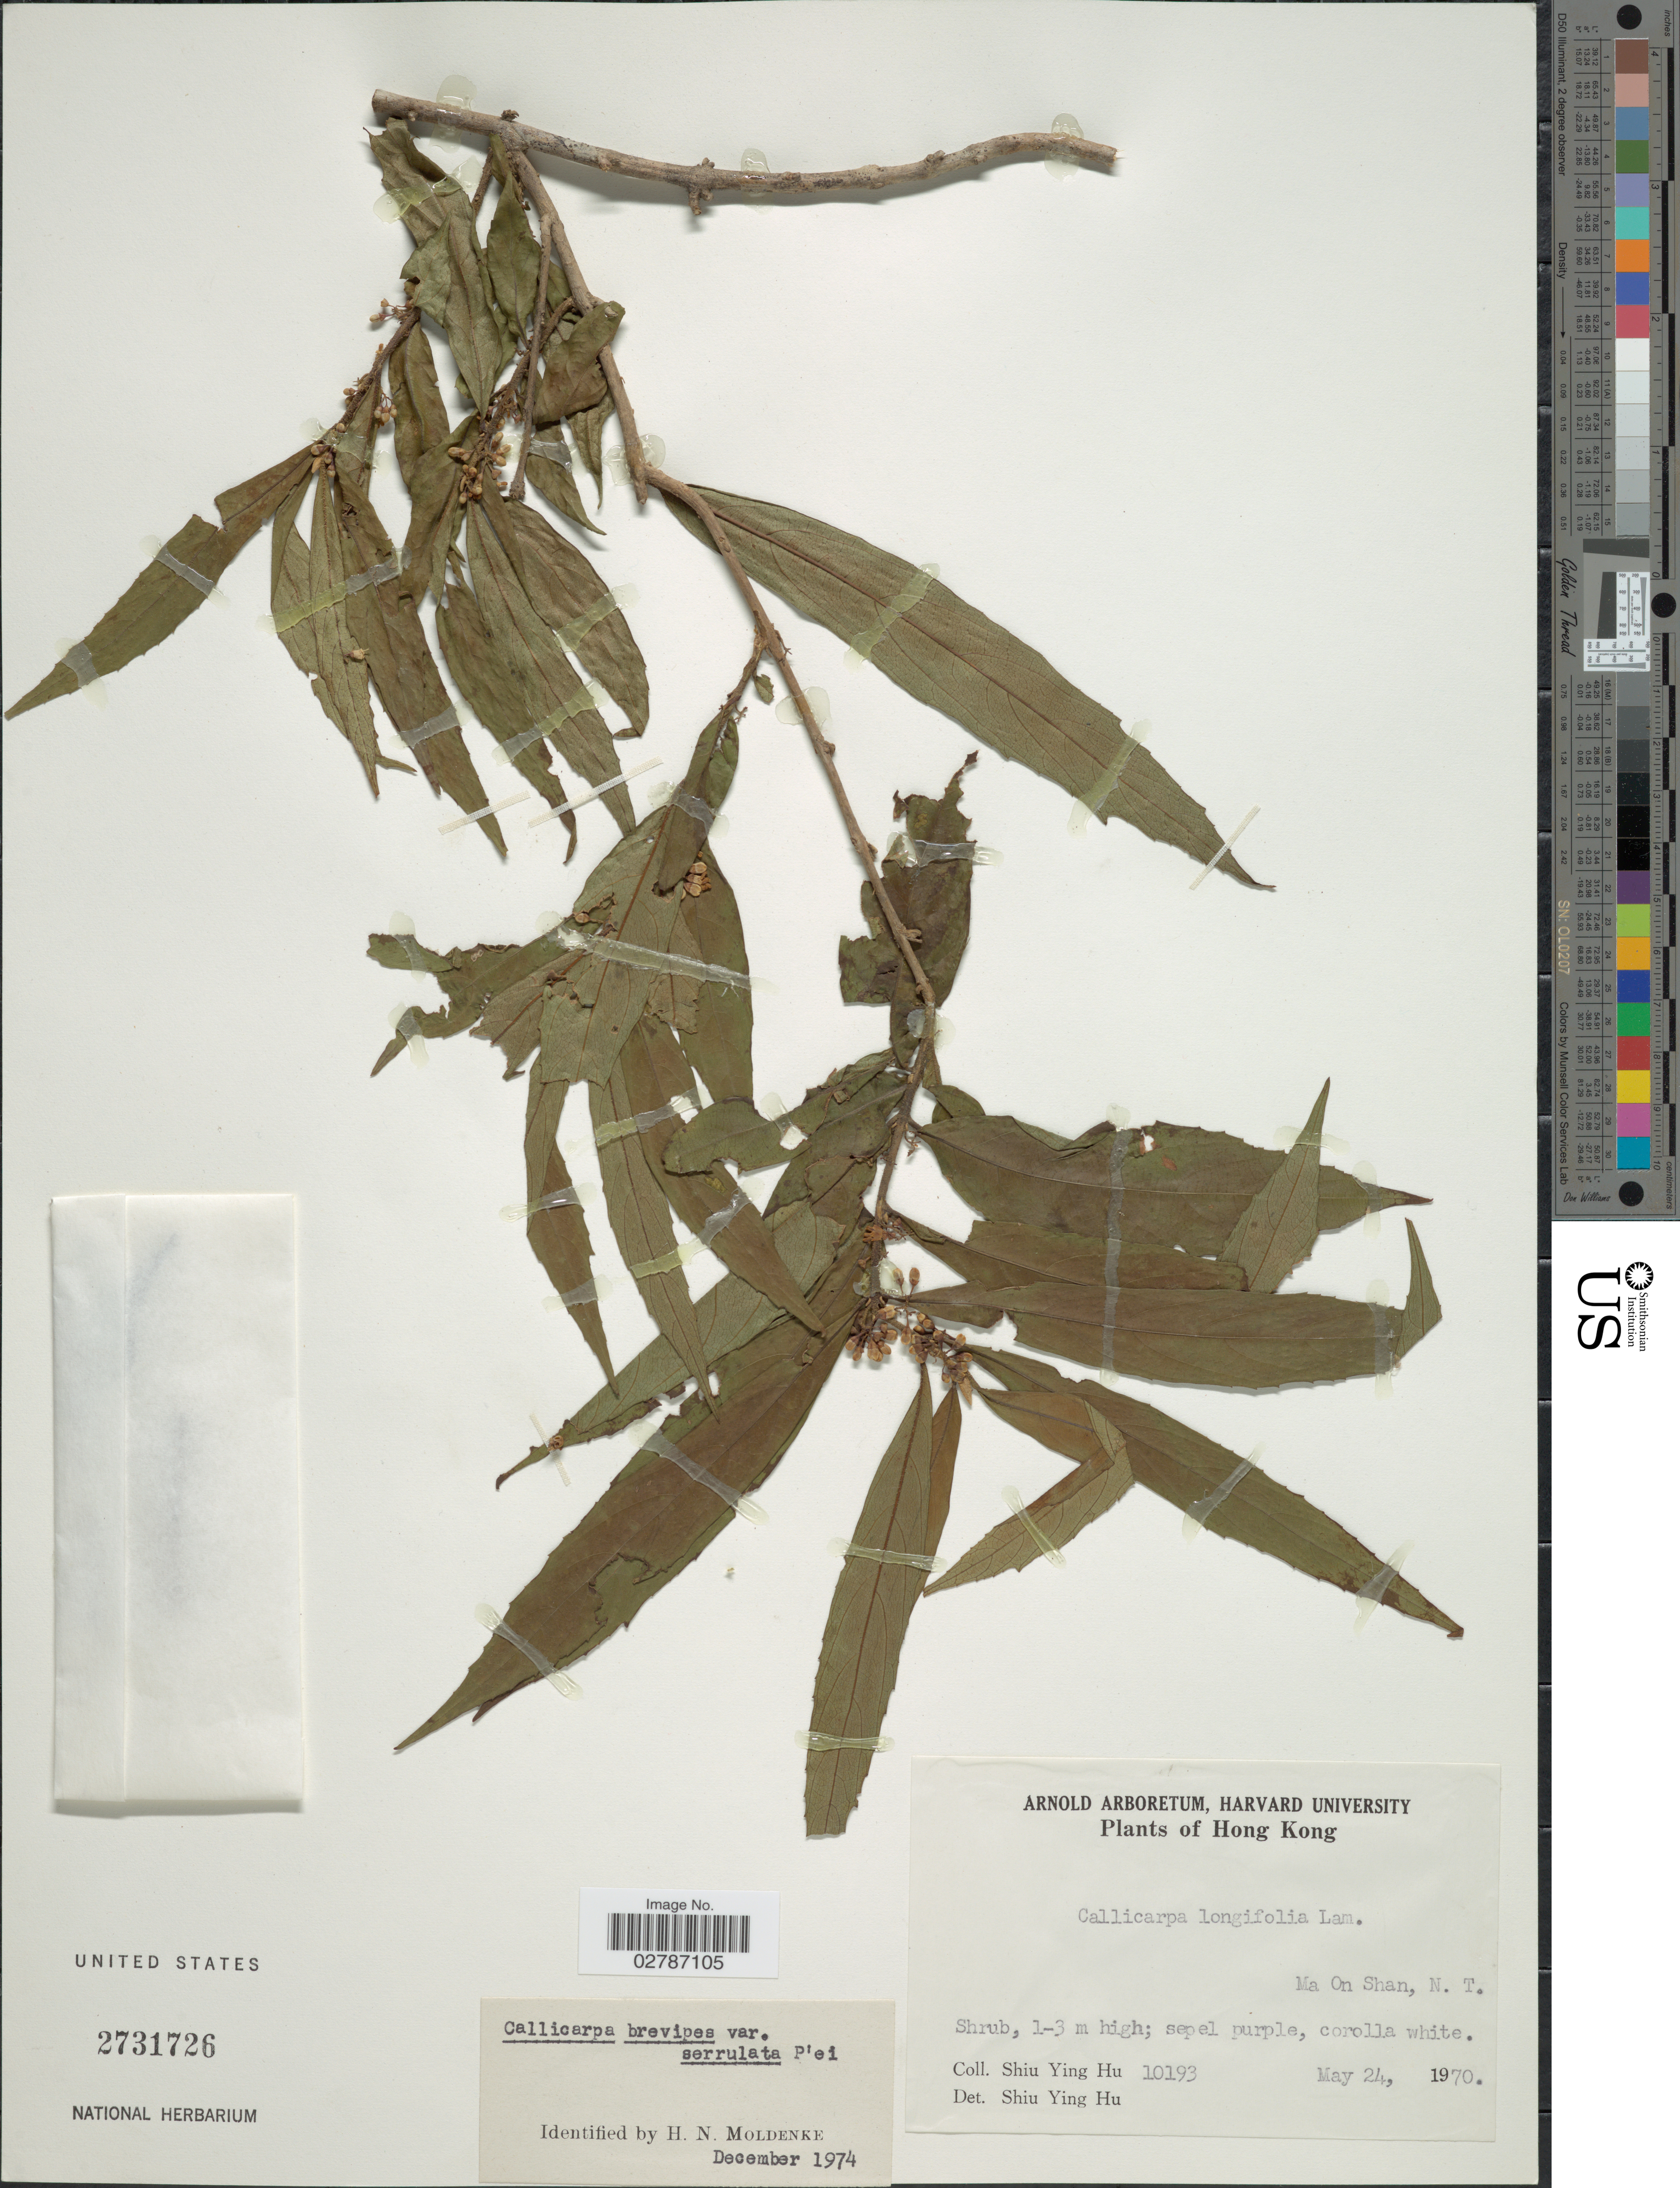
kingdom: Plantae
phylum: Tracheophyta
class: Magnoliopsida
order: Lamiales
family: Lamiaceae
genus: Callicarpa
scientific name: Callicarpa brevipes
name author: (Benth.) Hance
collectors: S. Y. Hu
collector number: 10193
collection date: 1970-05-24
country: China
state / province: Hong Kong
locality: Ma On Shan, N.T.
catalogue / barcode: US 2731726